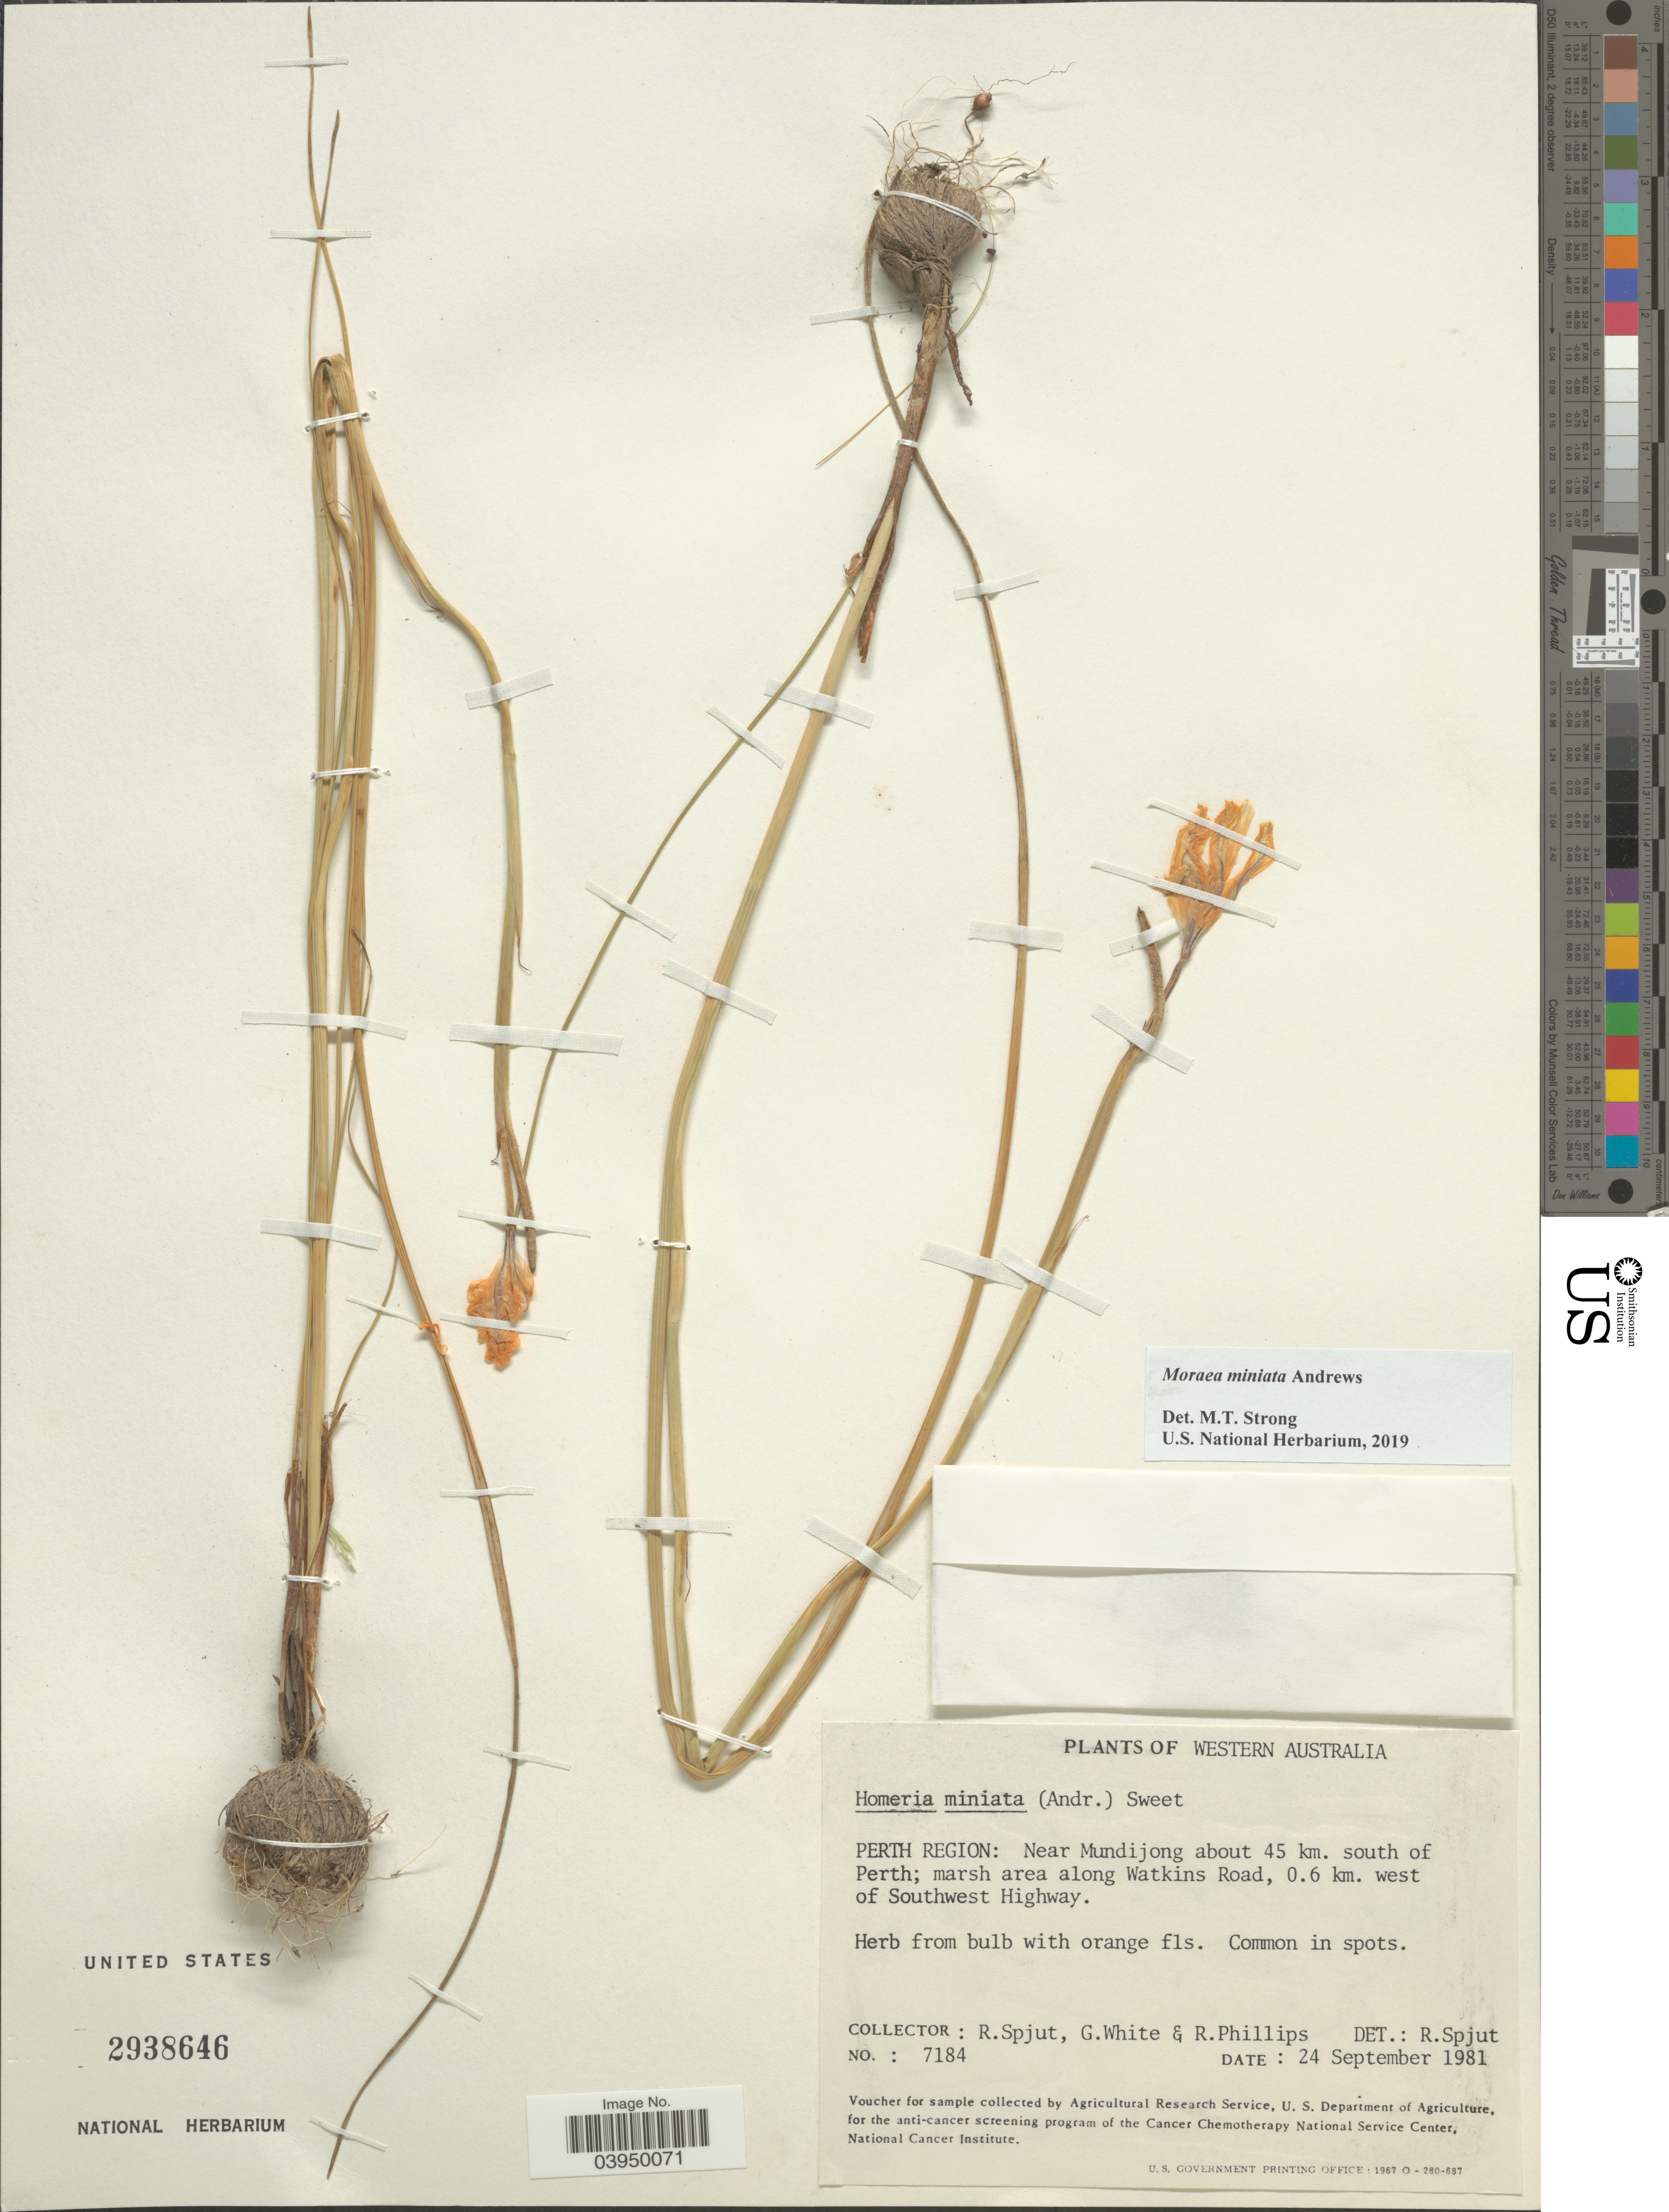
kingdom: Plantae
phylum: Tracheophyta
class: Liliopsida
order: Asparagales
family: Iridaceae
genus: Moraea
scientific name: Moraea miniata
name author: Andrews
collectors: R. Spjut, G. White & R. Phillips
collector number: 7184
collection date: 1981-09-24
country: Australia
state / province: Western Australia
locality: Perth Region: Near Mundijong about 45 km. south of Perth; marsh area along Watkins Road, 0.6 km. west of Southwest Highway.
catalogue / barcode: US 2938646